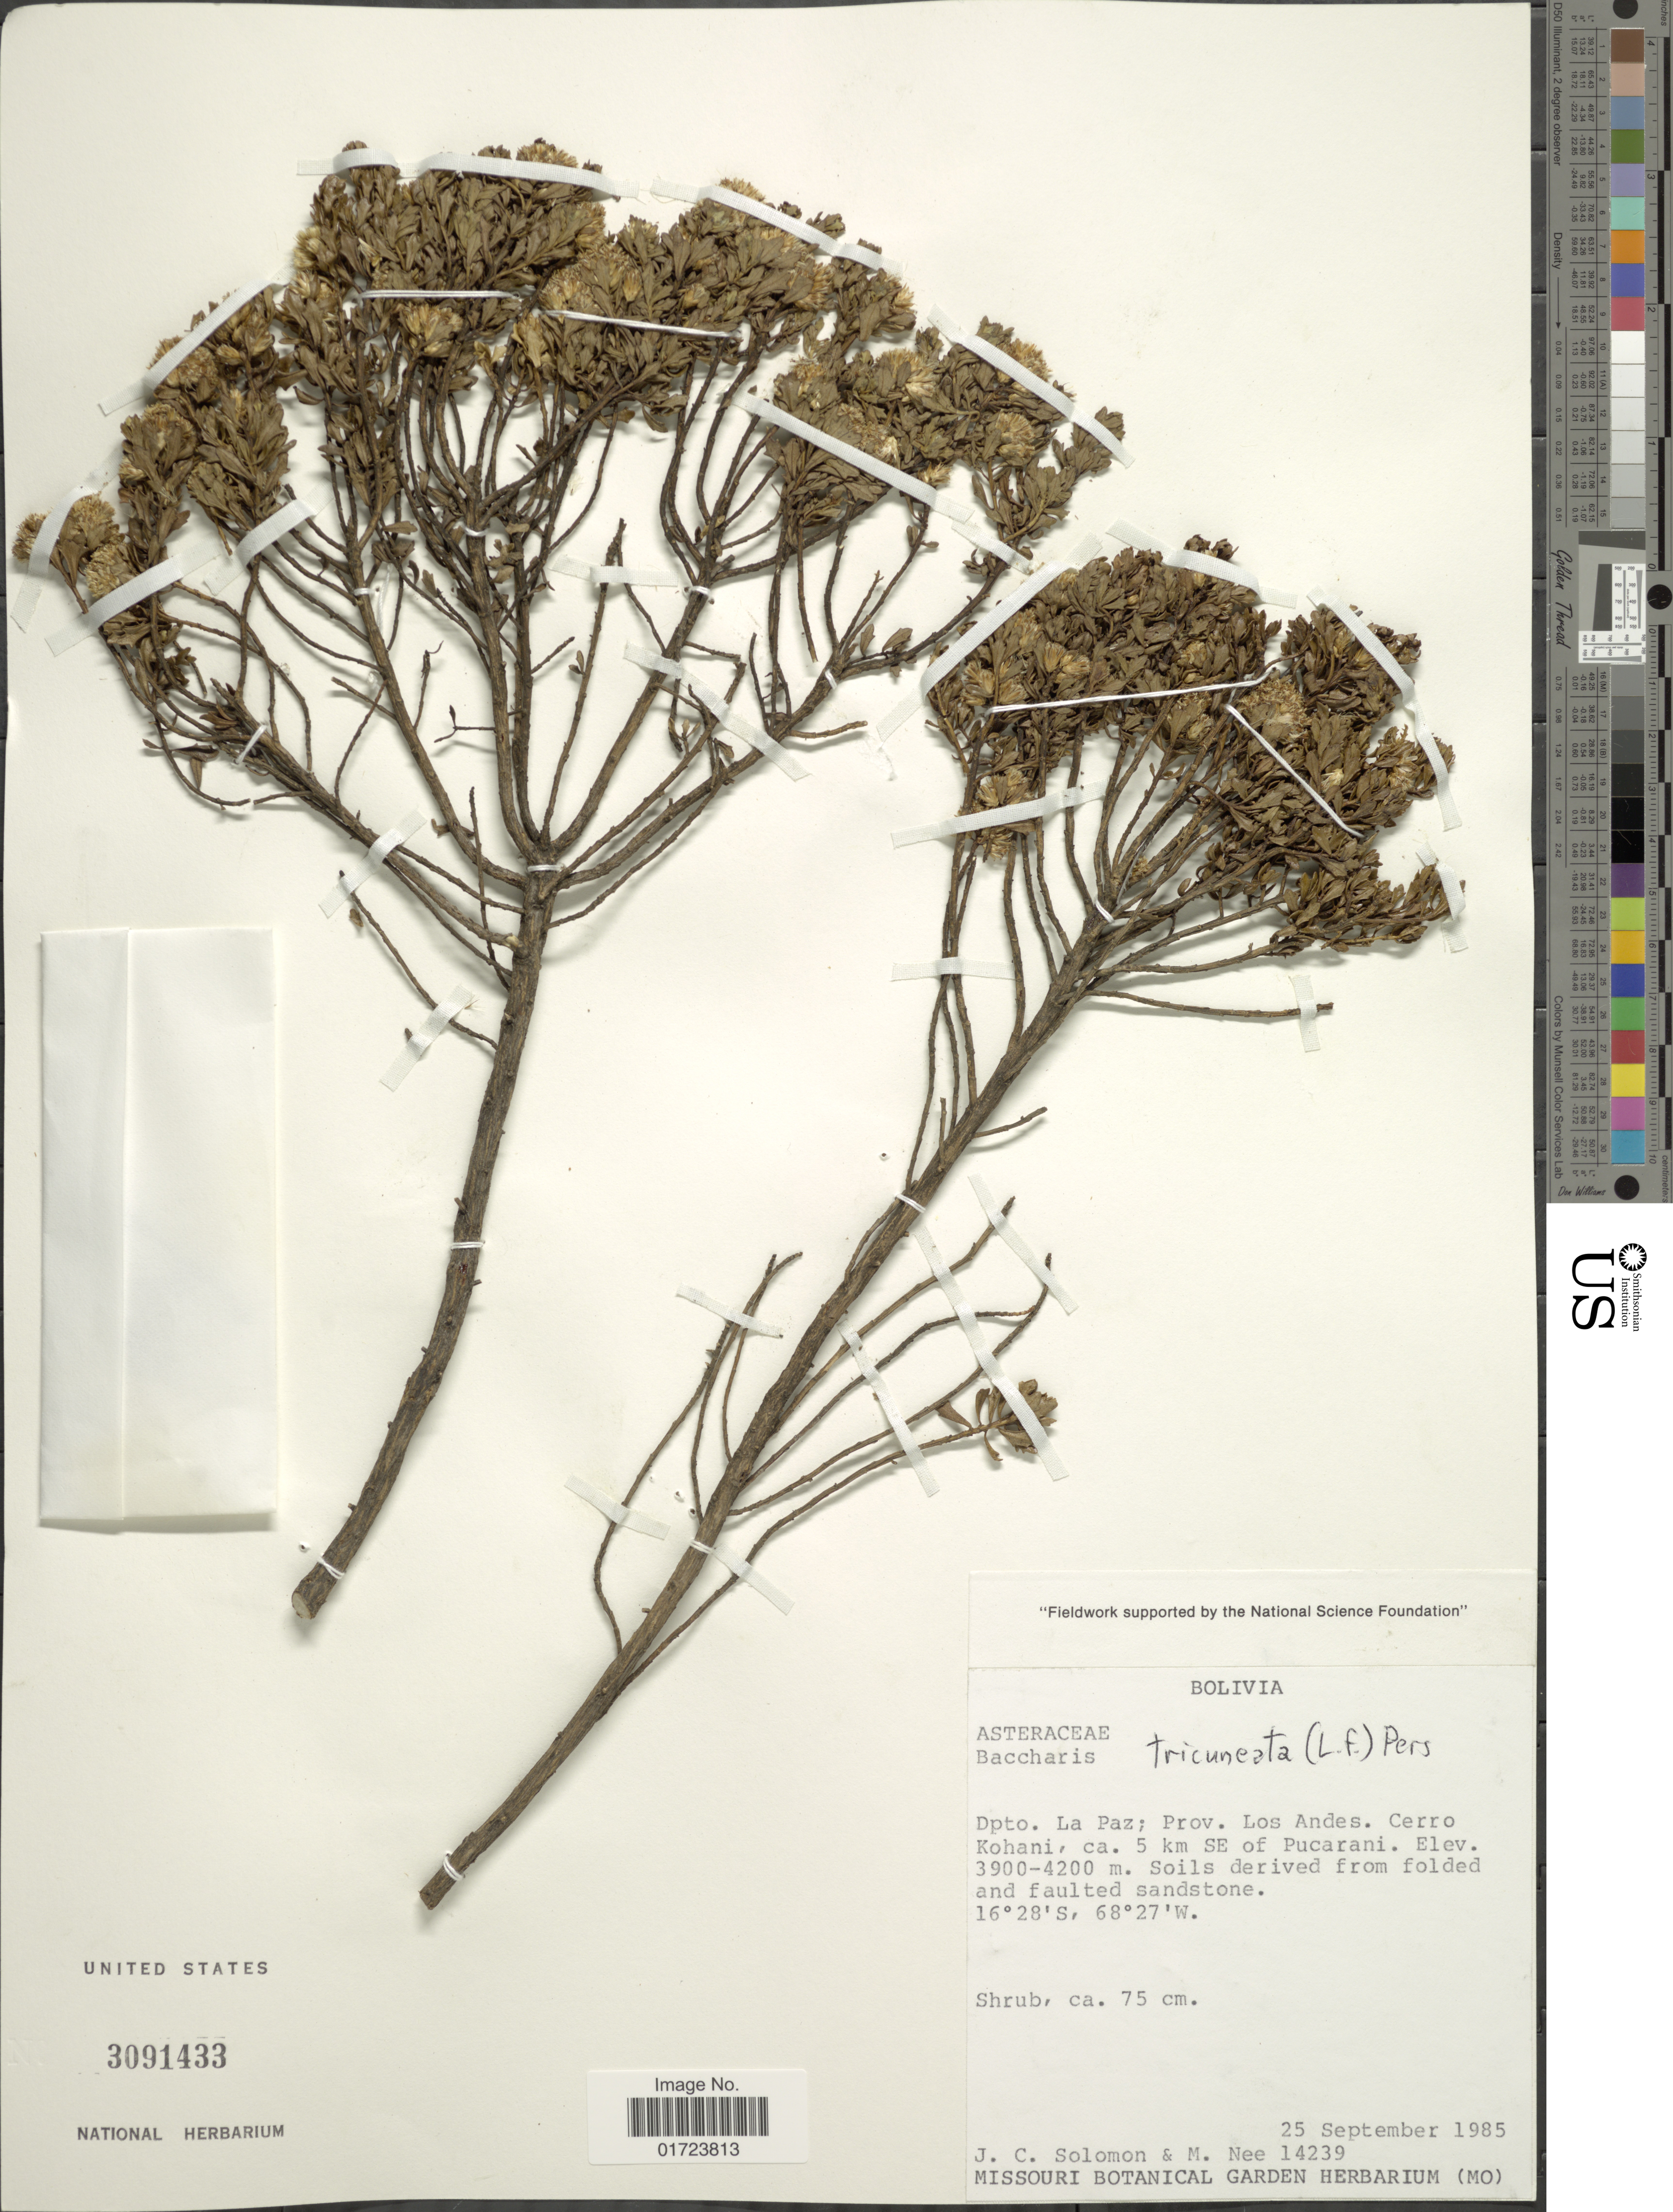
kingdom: Plantae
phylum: Tracheophyta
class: Magnoliopsida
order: Asterales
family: Asteraceae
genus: Baccharis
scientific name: Baccharis tricuneata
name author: (L. f.) Pers.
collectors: J. C. Solomon & M. Nee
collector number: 14239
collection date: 1985-09-25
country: Bolivia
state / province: La Paz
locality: Dpto. La Paz; Prov. Los Andes. Cerro Kohani, ca. 5 km SE of Pucarani.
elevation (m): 3900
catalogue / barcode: US 3091433